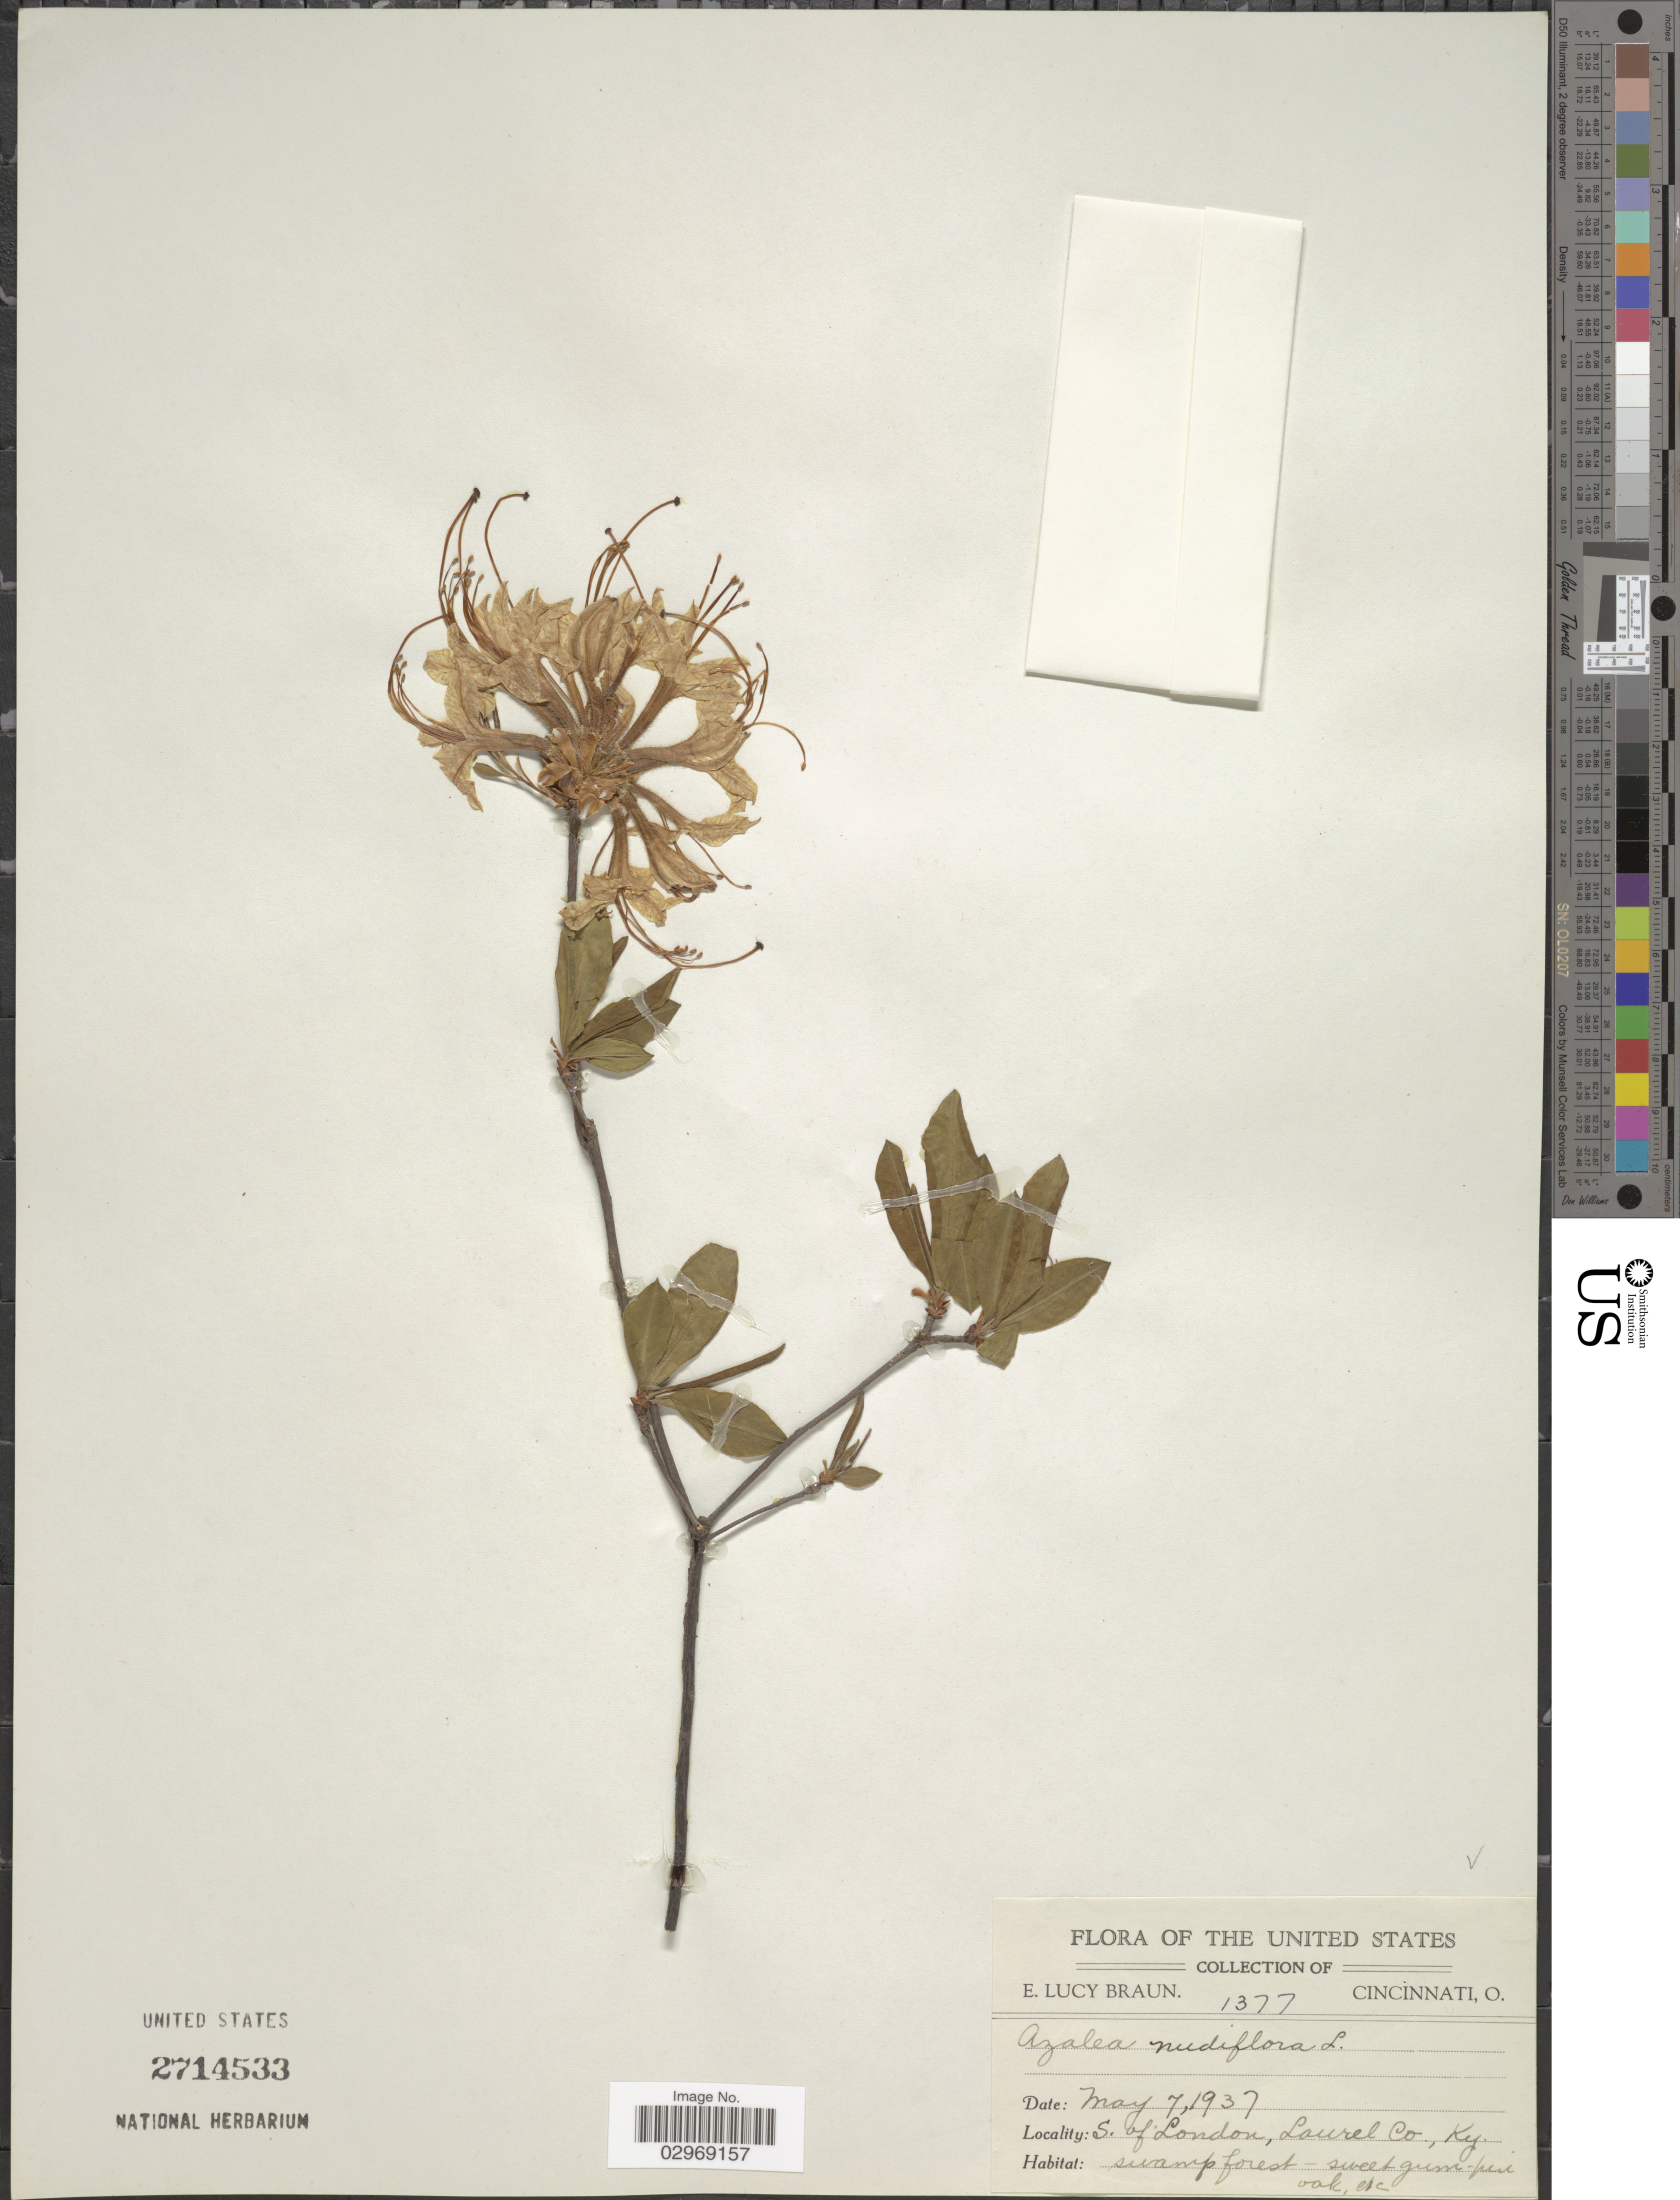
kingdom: Plantae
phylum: Tracheophyta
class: Magnoliopsida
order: Ericales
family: Ericaceae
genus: Rhododendron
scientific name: Rhododendron nudiflorum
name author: Torr.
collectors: E. L. Braun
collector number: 1377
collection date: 1937-05-07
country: United States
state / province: Kentucky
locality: S. of London, Laurel Co. Ky.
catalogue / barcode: US 2714533